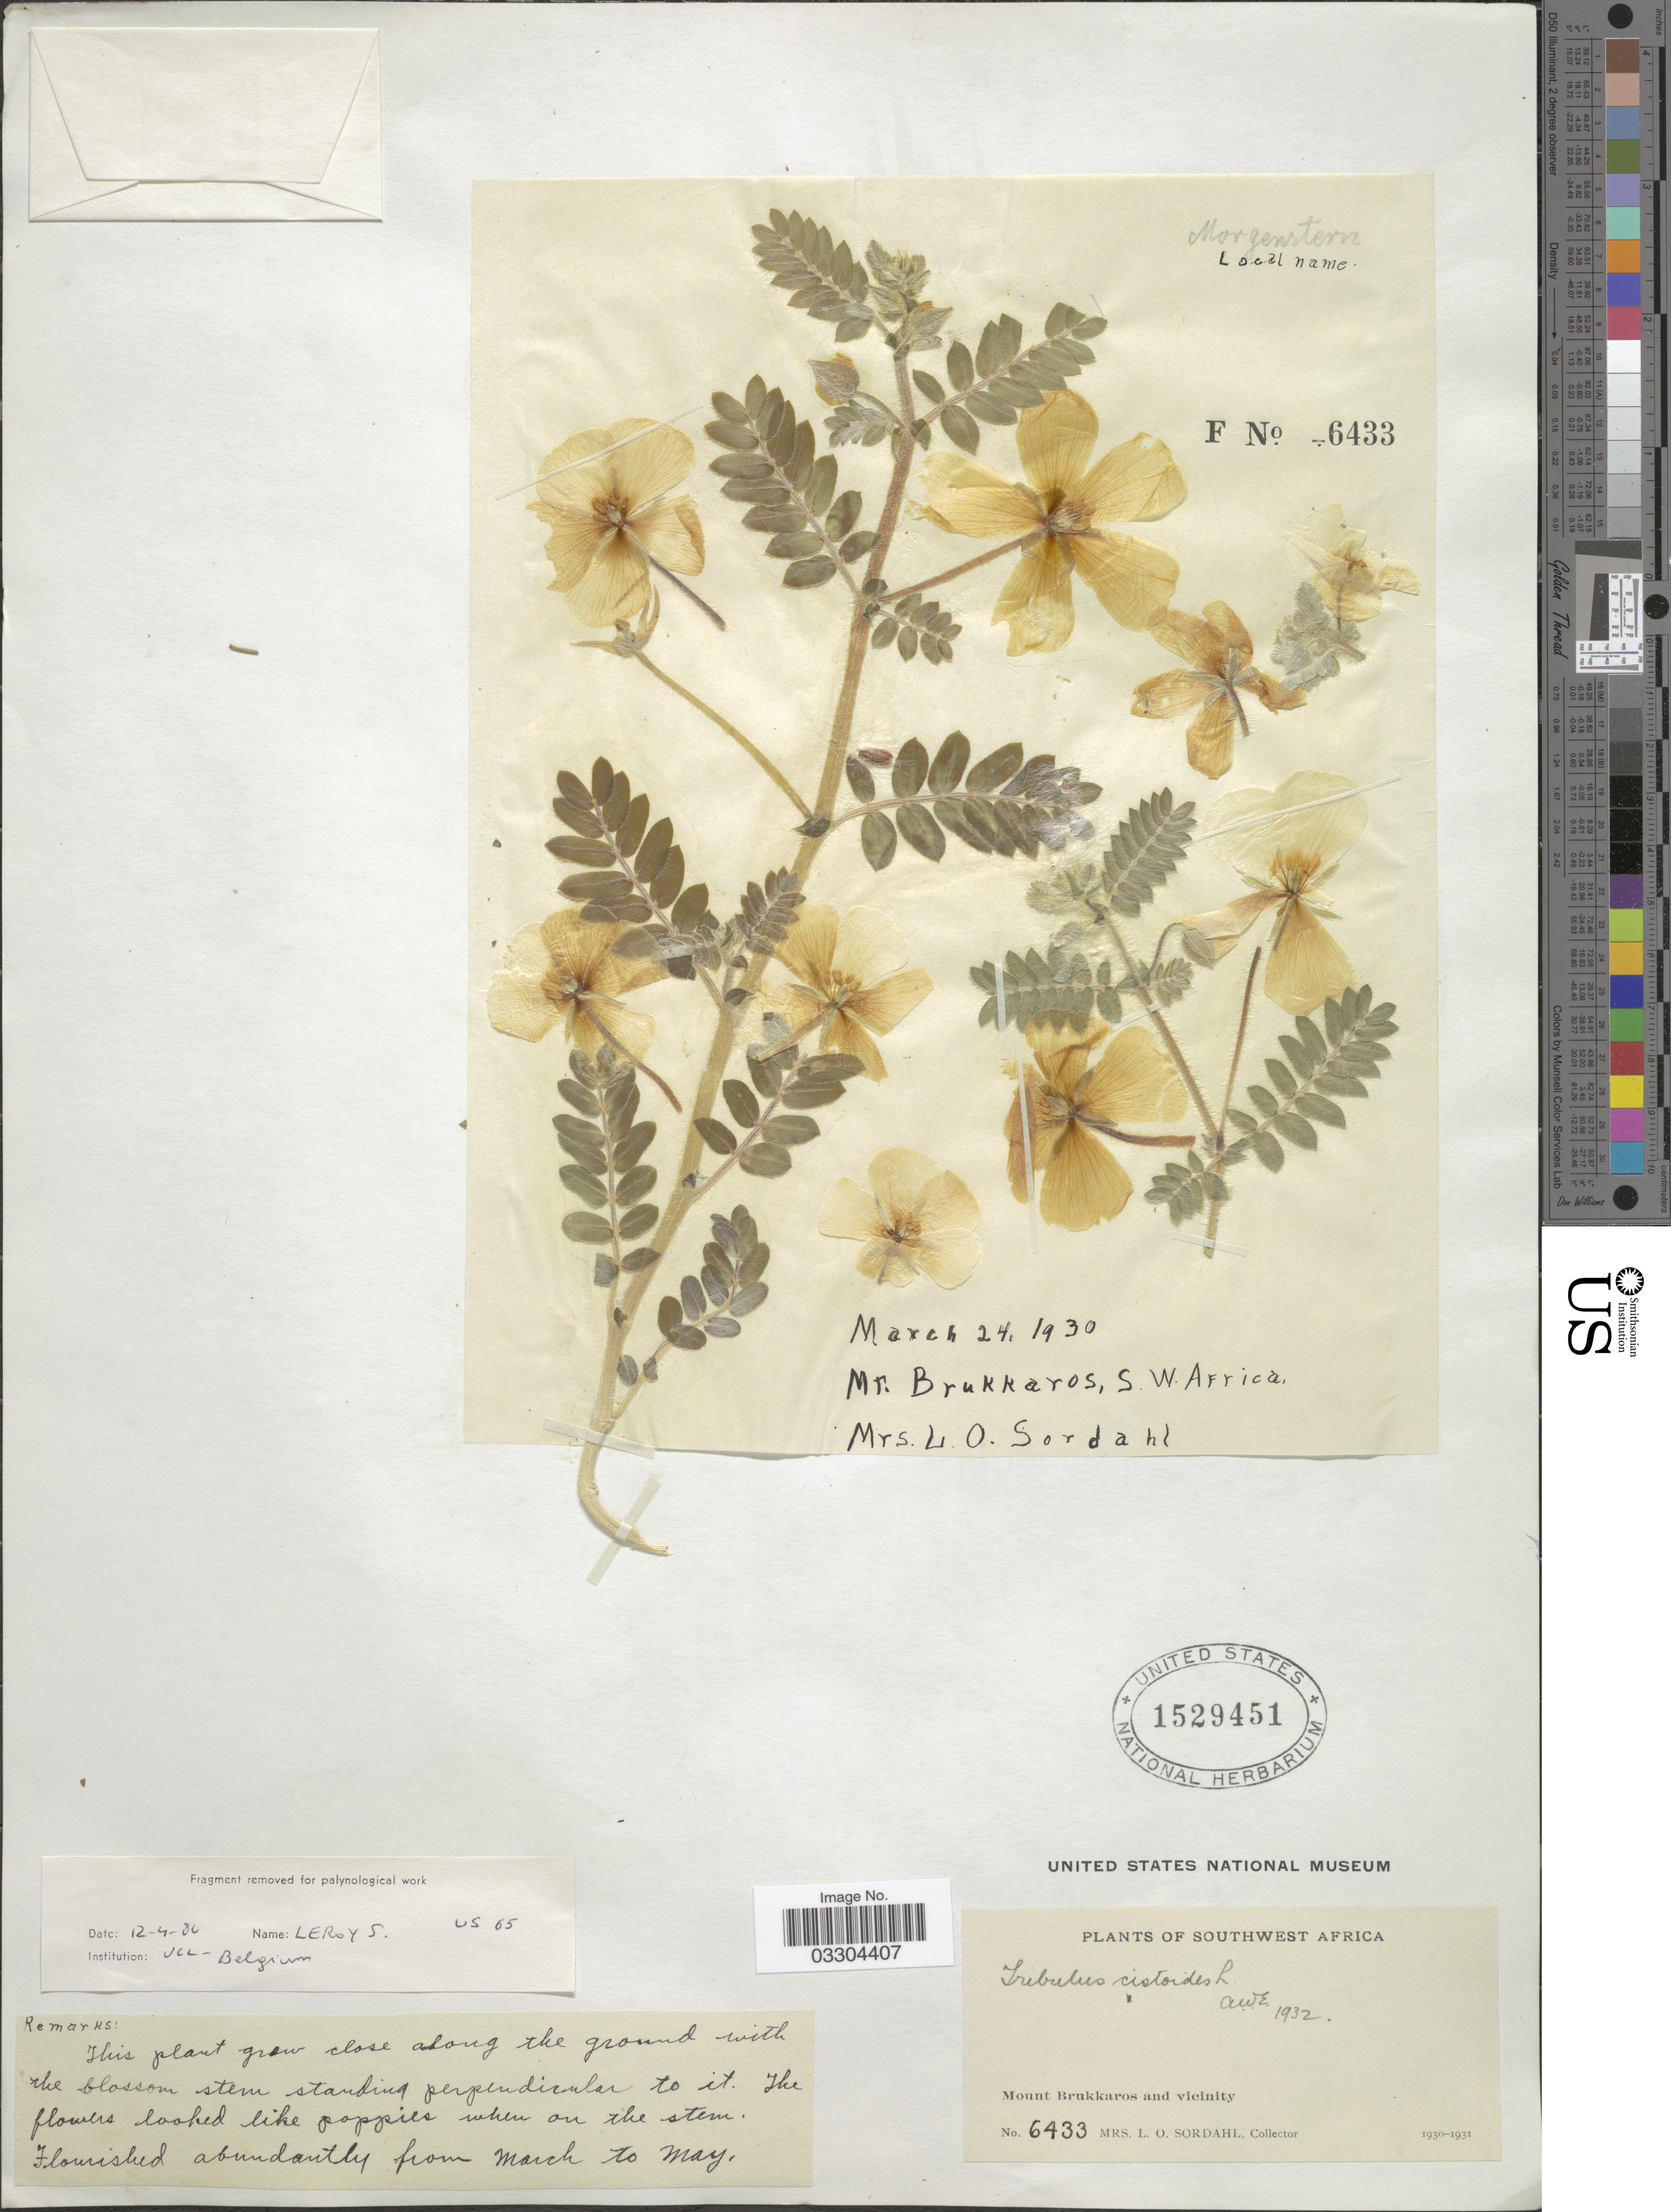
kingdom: Plantae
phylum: Tracheophyta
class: Magnoliopsida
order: Zygophyllales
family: Zygophyllaceae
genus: Tribulus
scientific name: Tribulus cistoides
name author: L.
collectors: L. Sordahl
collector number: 6433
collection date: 1930-03/1931-05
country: Namibia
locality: Southwest Africa. Mount Brukkaros and vicinity.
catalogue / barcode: US 1529451